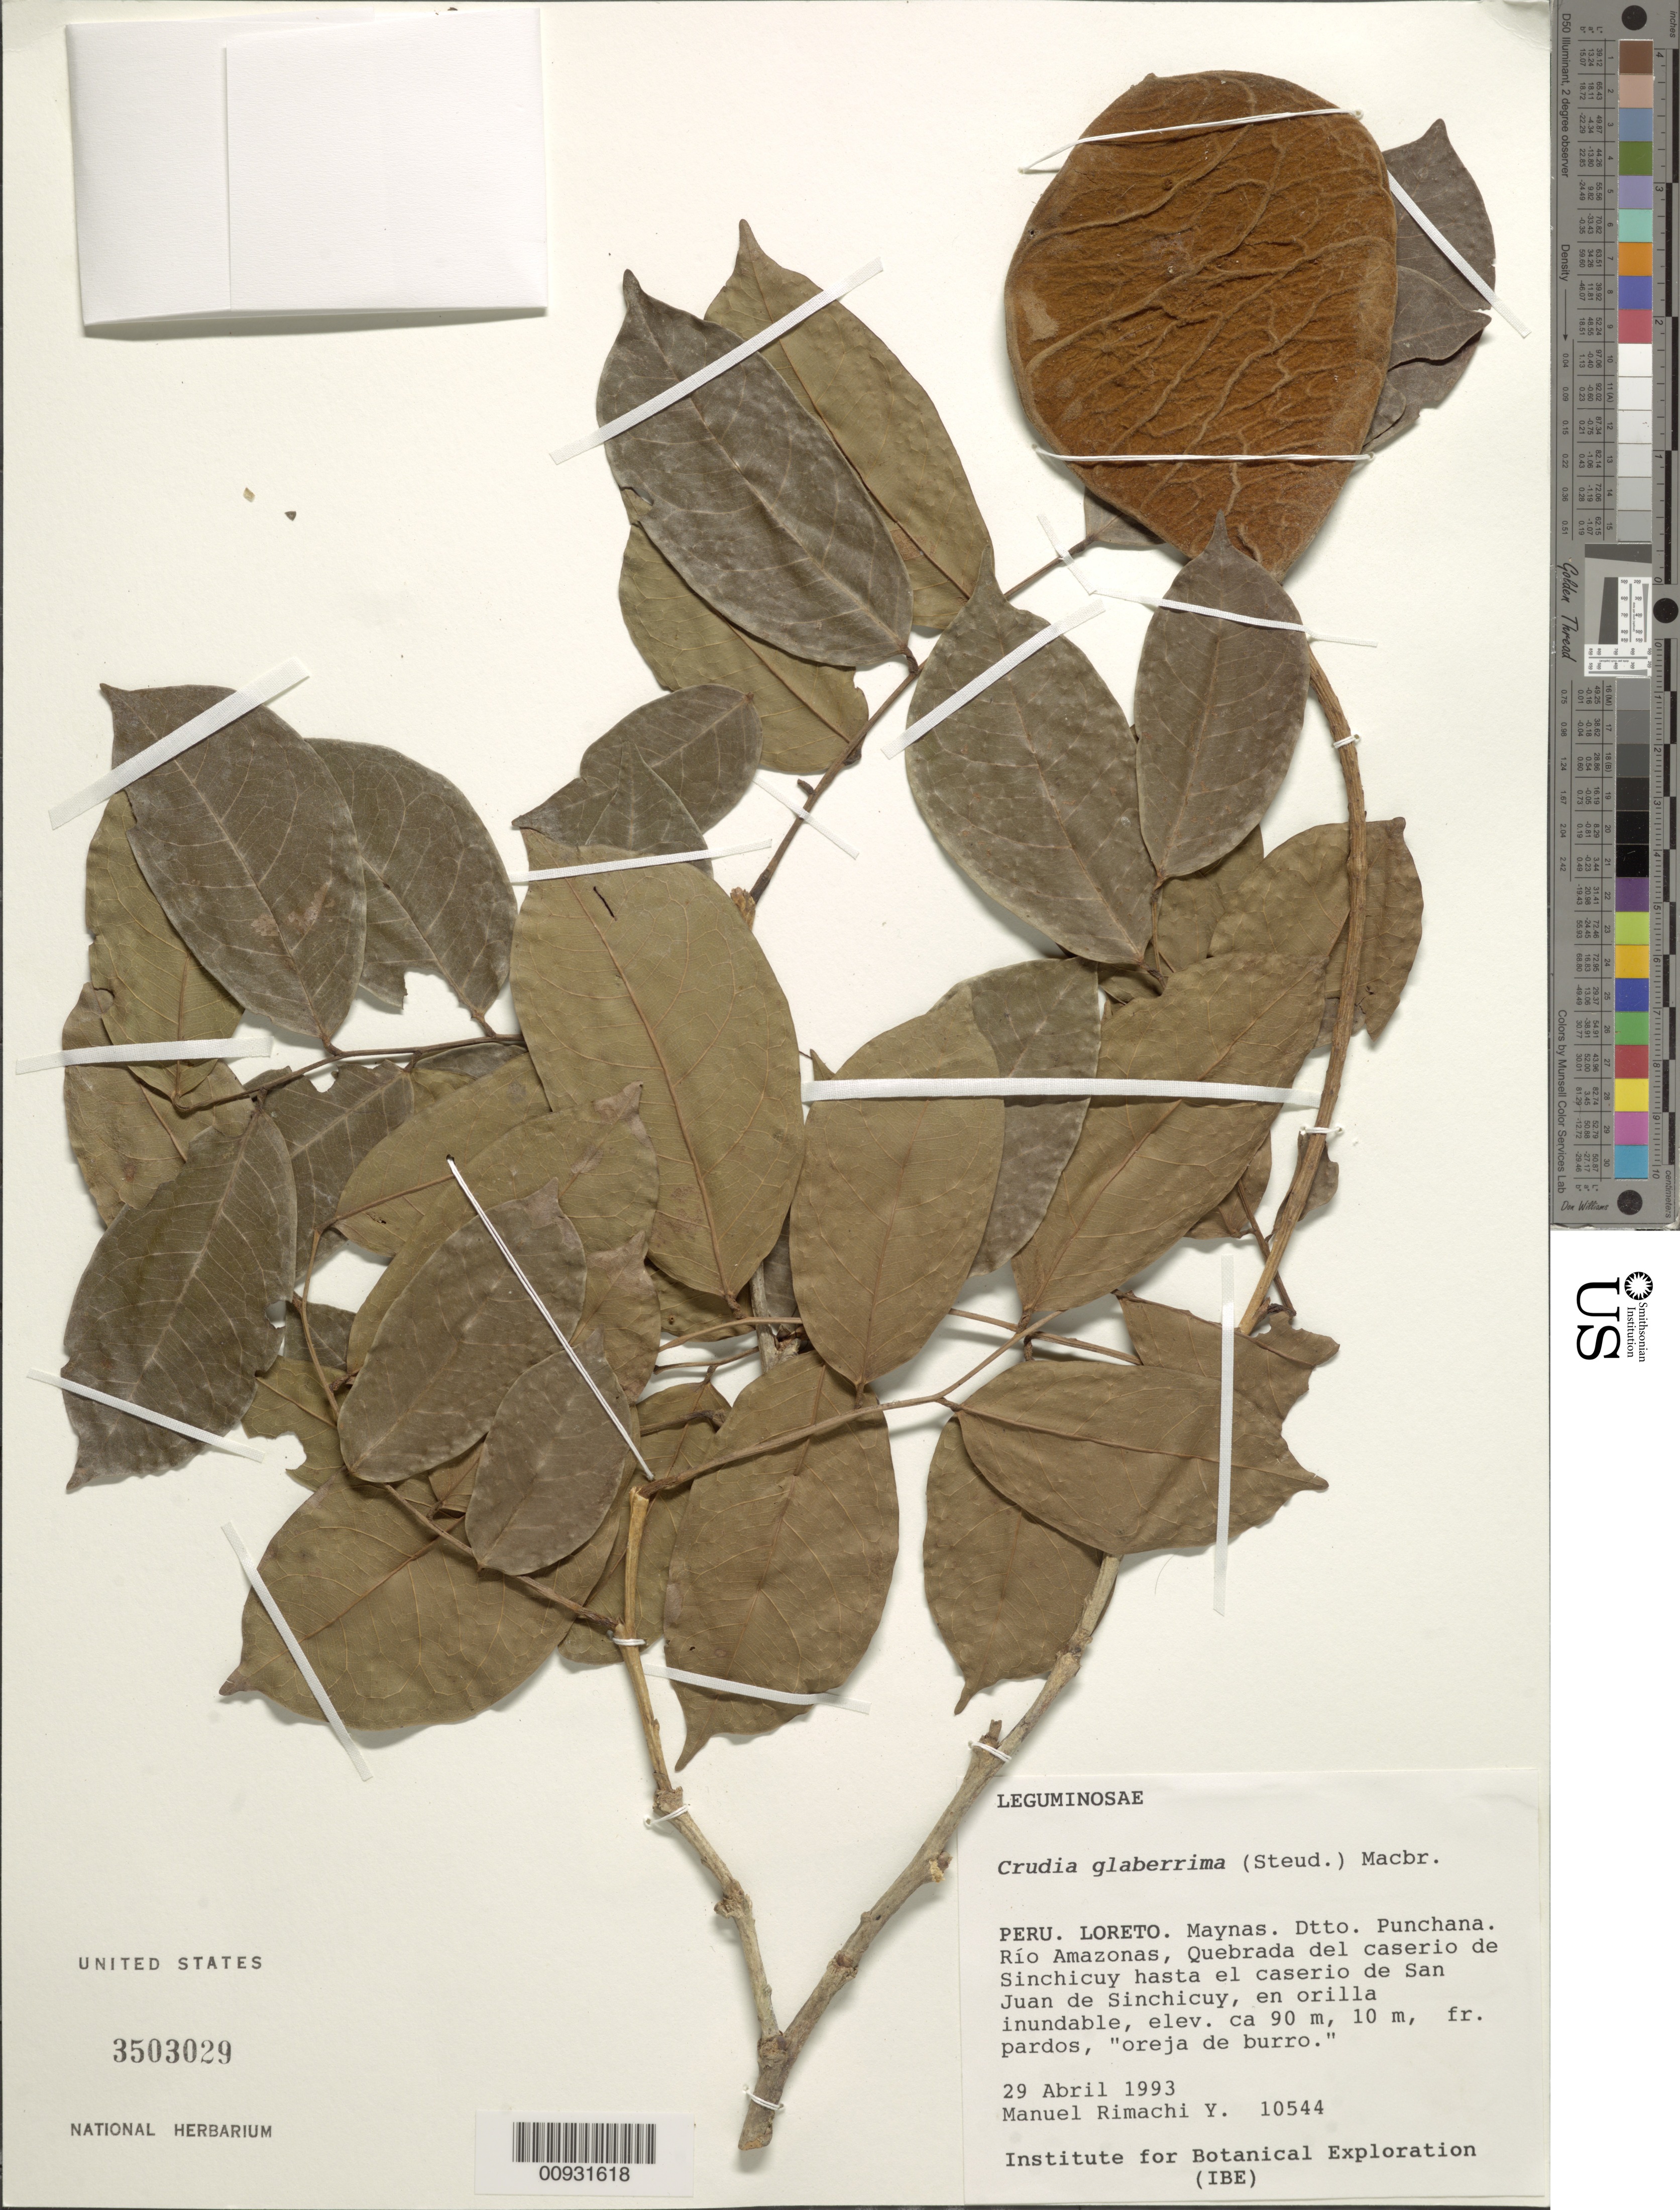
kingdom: Plantae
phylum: Tracheophyta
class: Magnoliopsida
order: Fabales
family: Fabaceae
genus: Crudia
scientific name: Crudia glaberrima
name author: (Steud.) J.F. Macbr.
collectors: M. Rimachi Y.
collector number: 10544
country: Peru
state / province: Loreto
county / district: Maynas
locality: Punchana, Rio Amazonas, Quebrada del caserio de Sinchicuy hasta el Caserio de San Juan de Sinchicuy.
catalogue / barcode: US 3503029